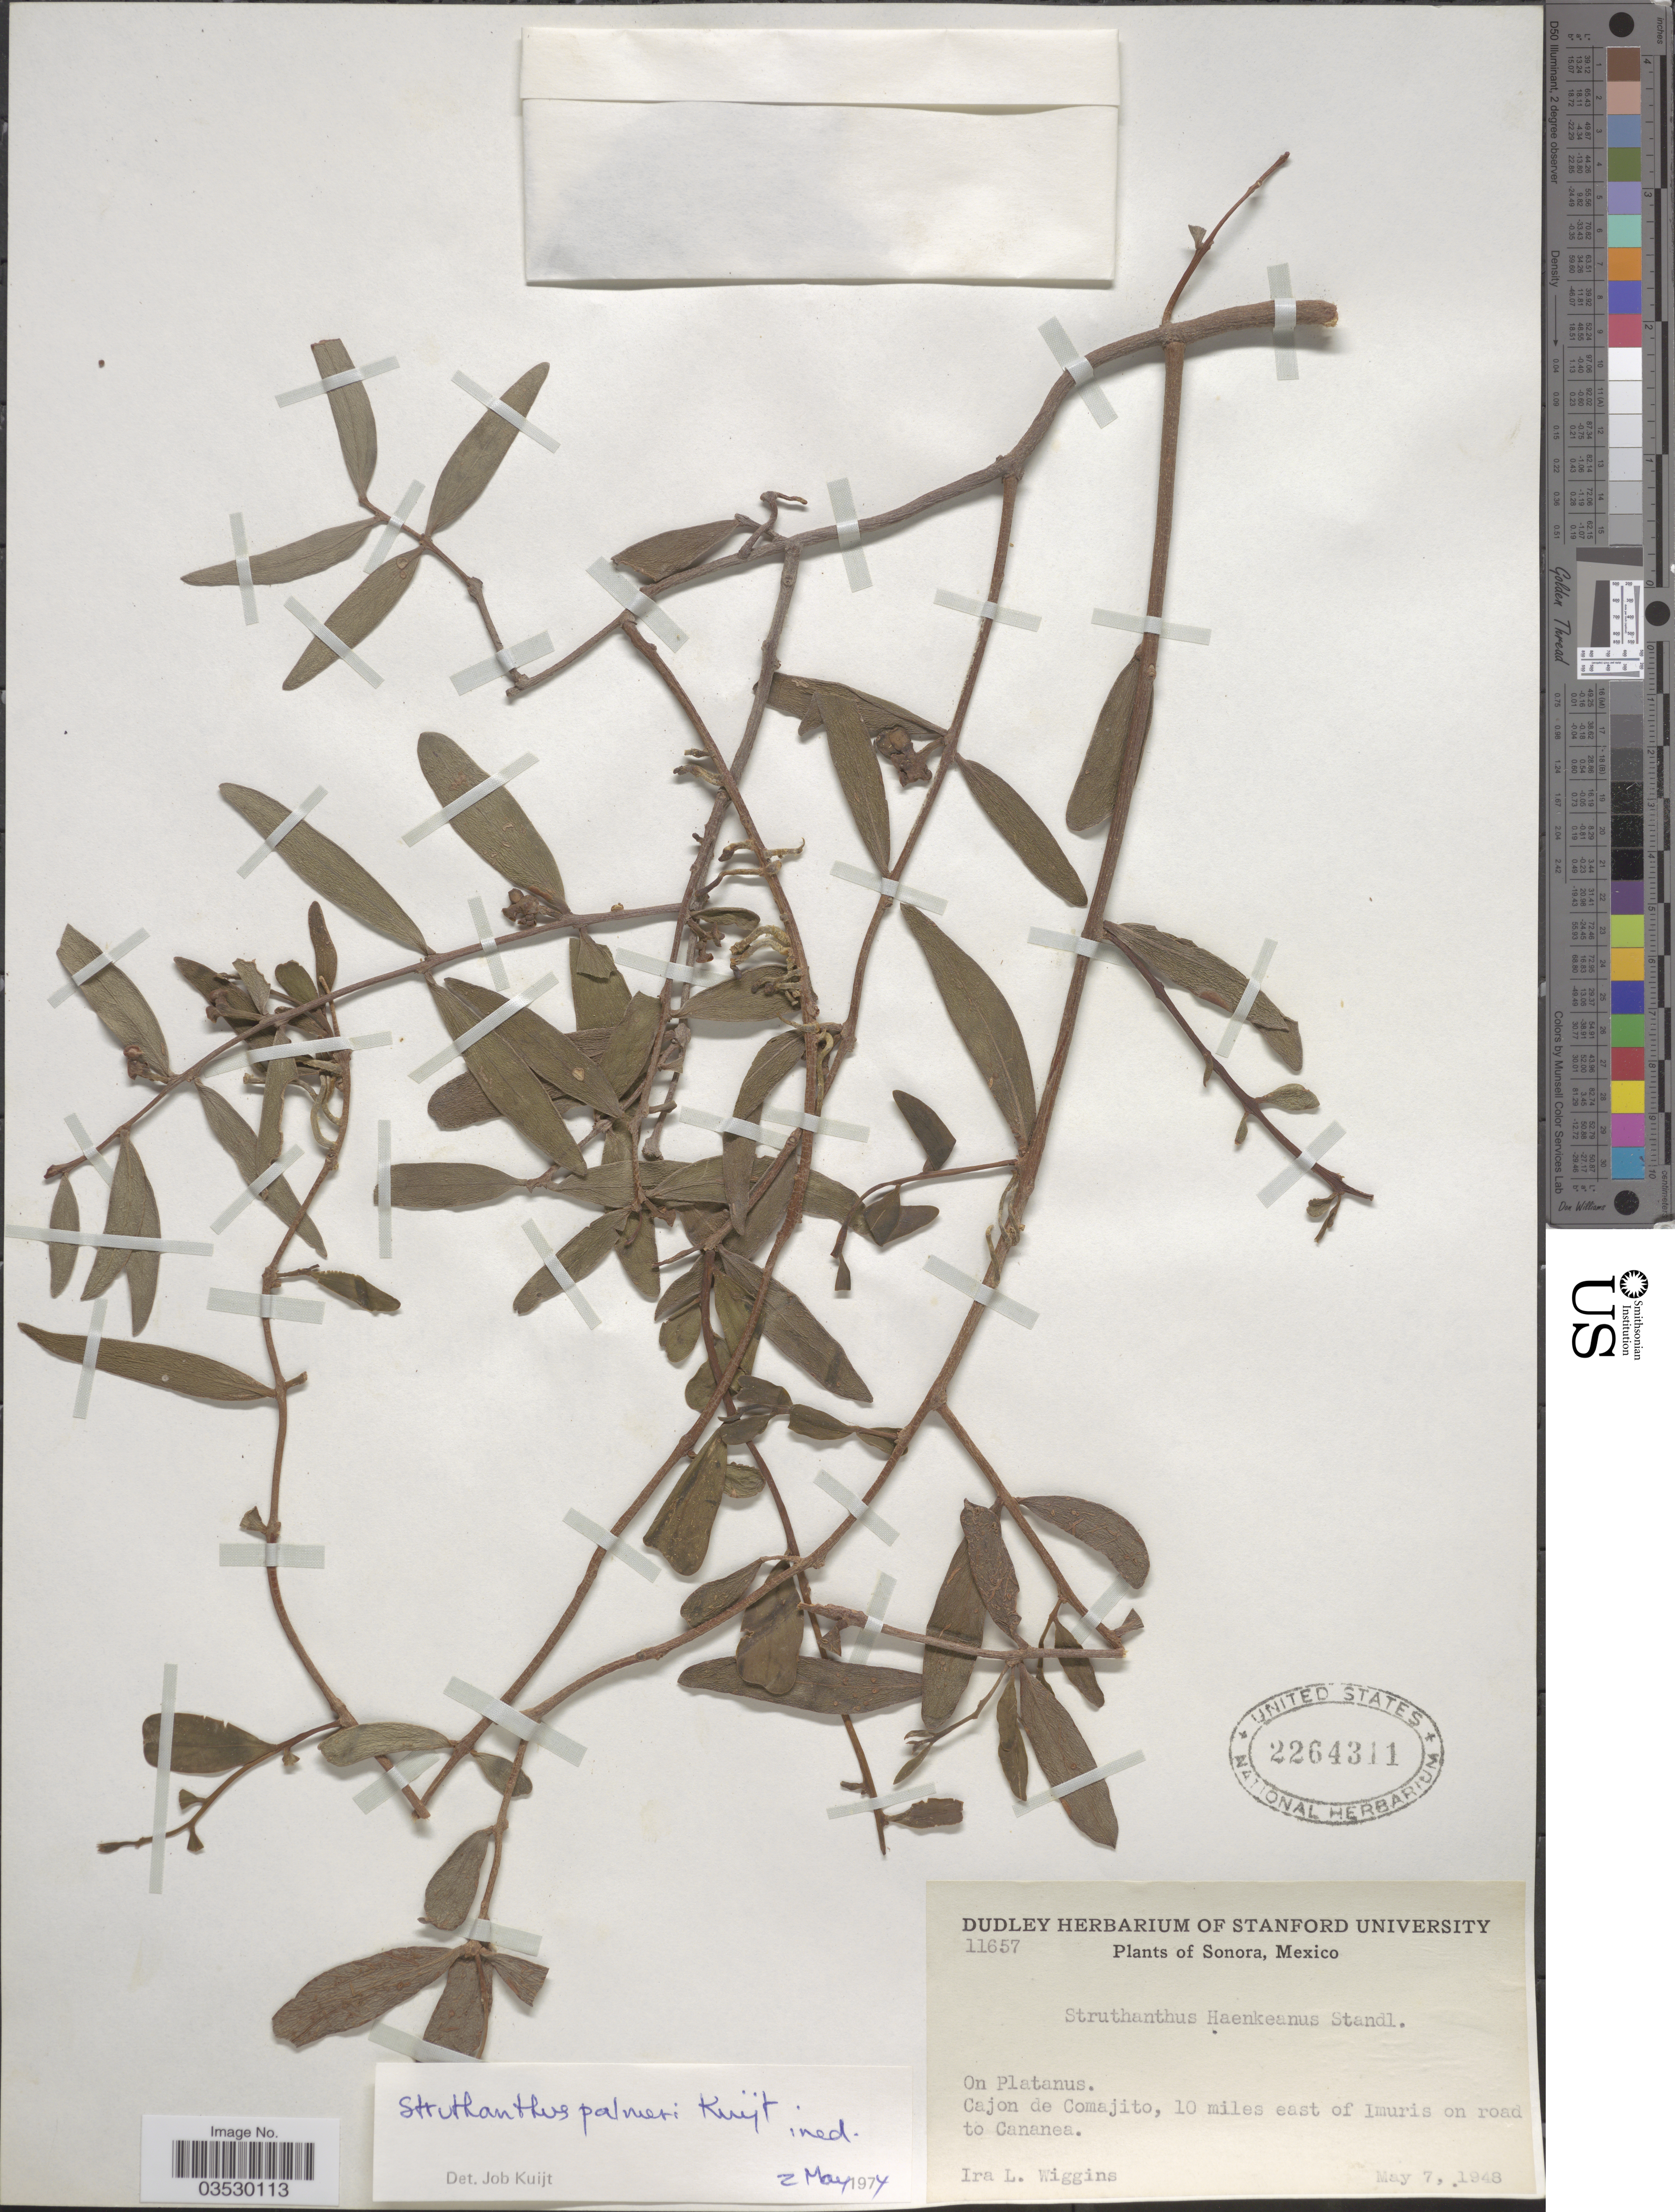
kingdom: Plantae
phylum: Tracheophyta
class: Magnoliopsida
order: Santalales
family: Loranthaceae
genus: Struthanthus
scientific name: Struthanthus palmeri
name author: Kuijt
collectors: I. L. Wiggins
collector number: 11657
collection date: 1948-05-07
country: Mexico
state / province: Sonora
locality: Cajon de Comajito, 10 miles east of Imuris on road to Cananea.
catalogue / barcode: US 2264311